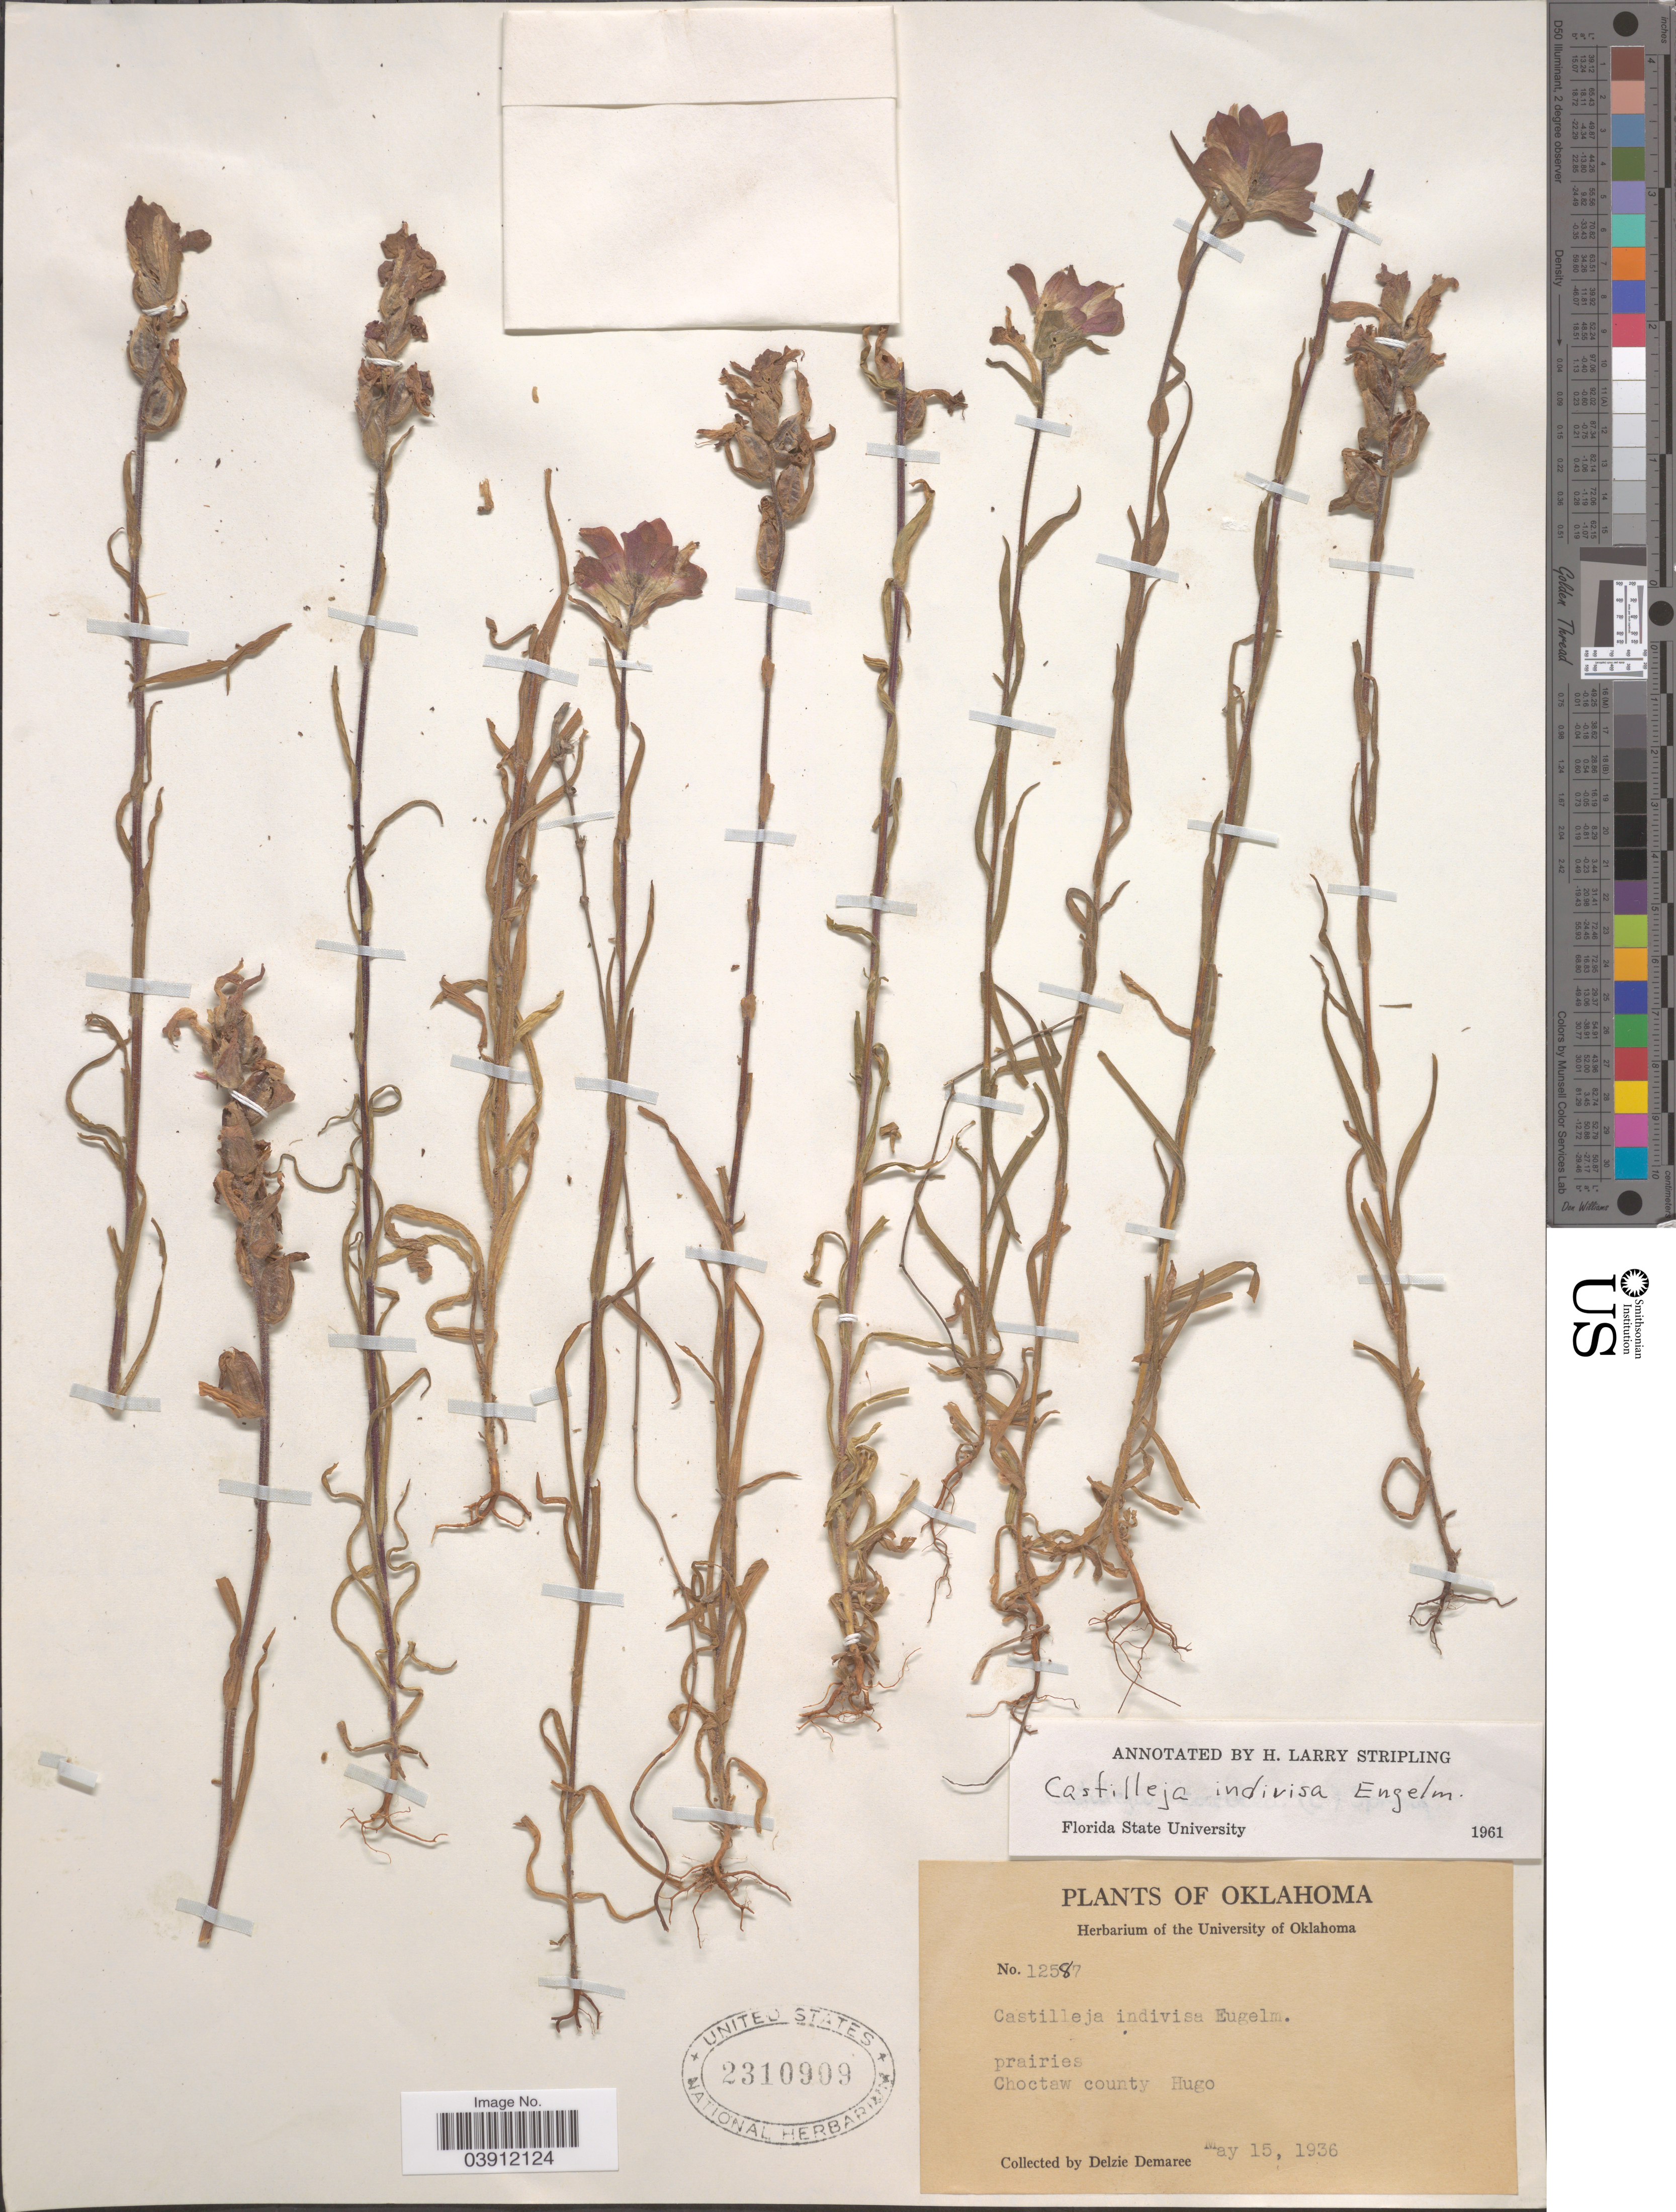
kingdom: Plantae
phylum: Tracheophyta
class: Magnoliopsida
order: Lamiales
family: Orobanchaceae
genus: Castilleja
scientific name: Castilleja indivisa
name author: Engelm. in Engelm. & A. Gray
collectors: D. Demaree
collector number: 12587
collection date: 1936-05-15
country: United States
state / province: Oklahoma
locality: Choctaw county, Hugo.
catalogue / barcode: US 2310909